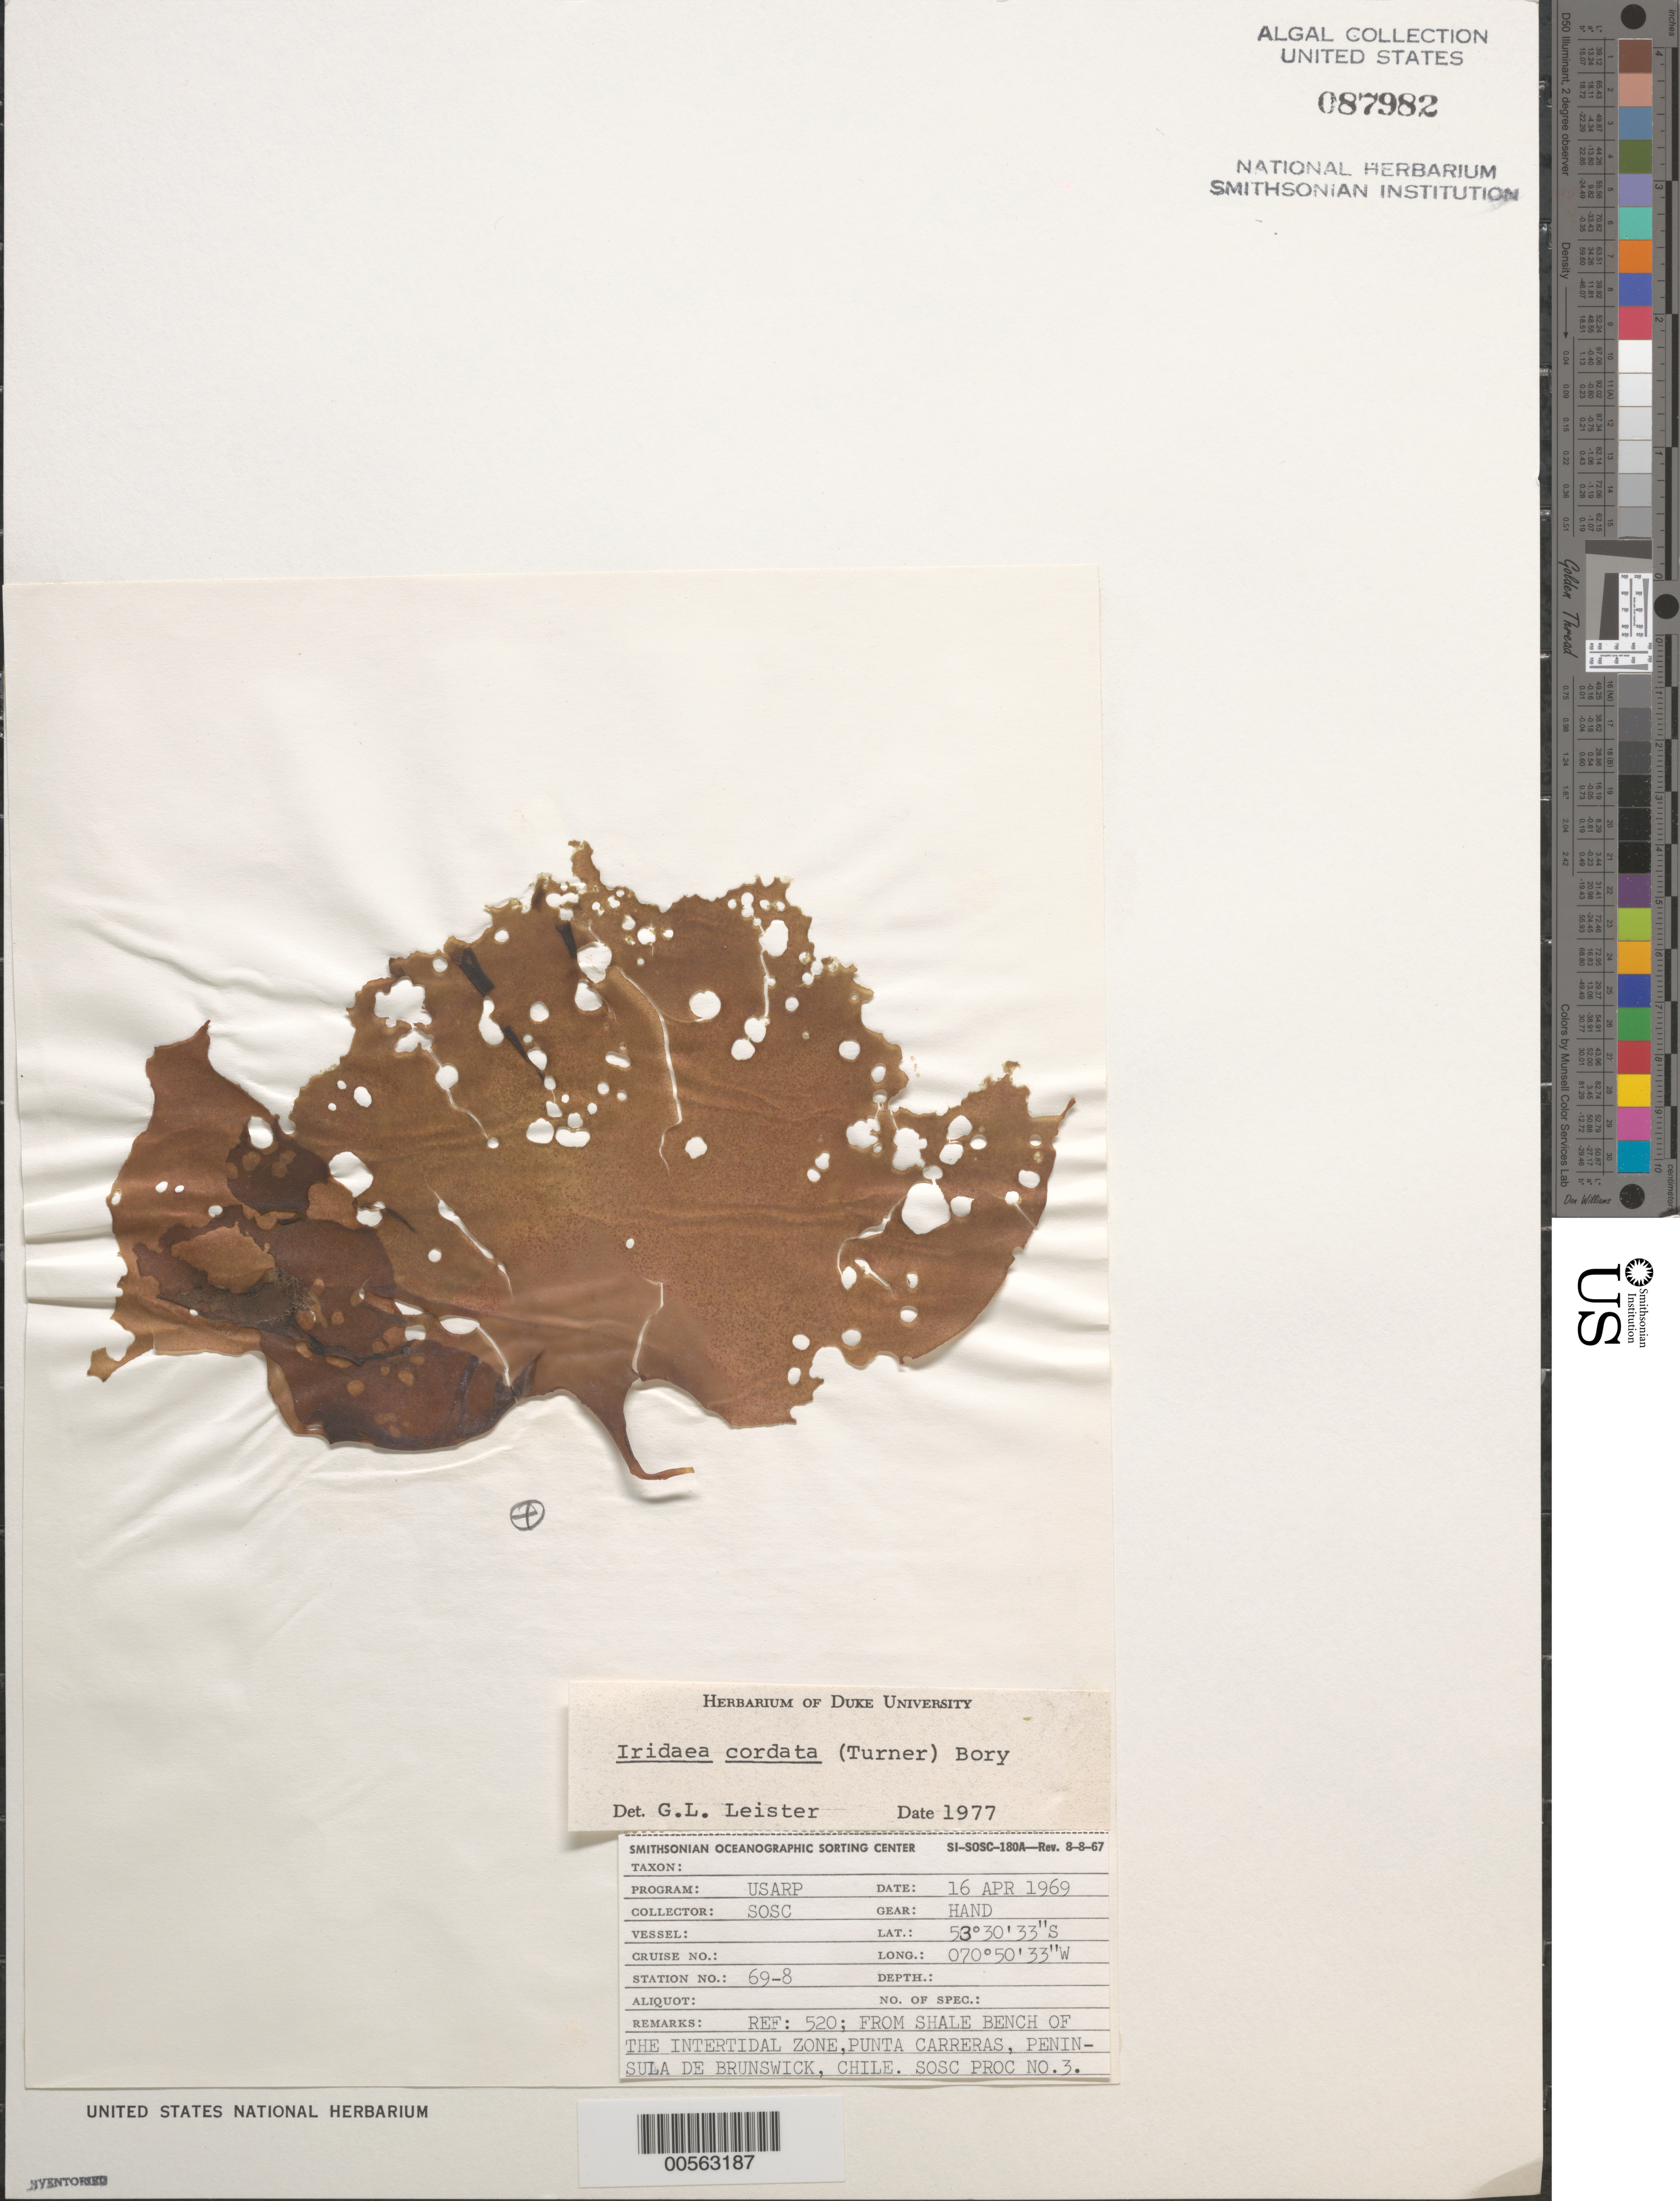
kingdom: Plantae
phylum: Rhodophyta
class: Florideophyceae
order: Gigartinales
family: Gigartinaceae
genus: Iridaea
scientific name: Iridaea cordata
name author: (Turner) Bory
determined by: Leister, G. L.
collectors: SOSC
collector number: Station 69-8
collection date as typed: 16 Apr 1969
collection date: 1969-04-16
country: Chile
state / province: Magallanes y de la Antártica Chilena (XII)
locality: Punta carreras, peninsula de brunswick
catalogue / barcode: US 87982